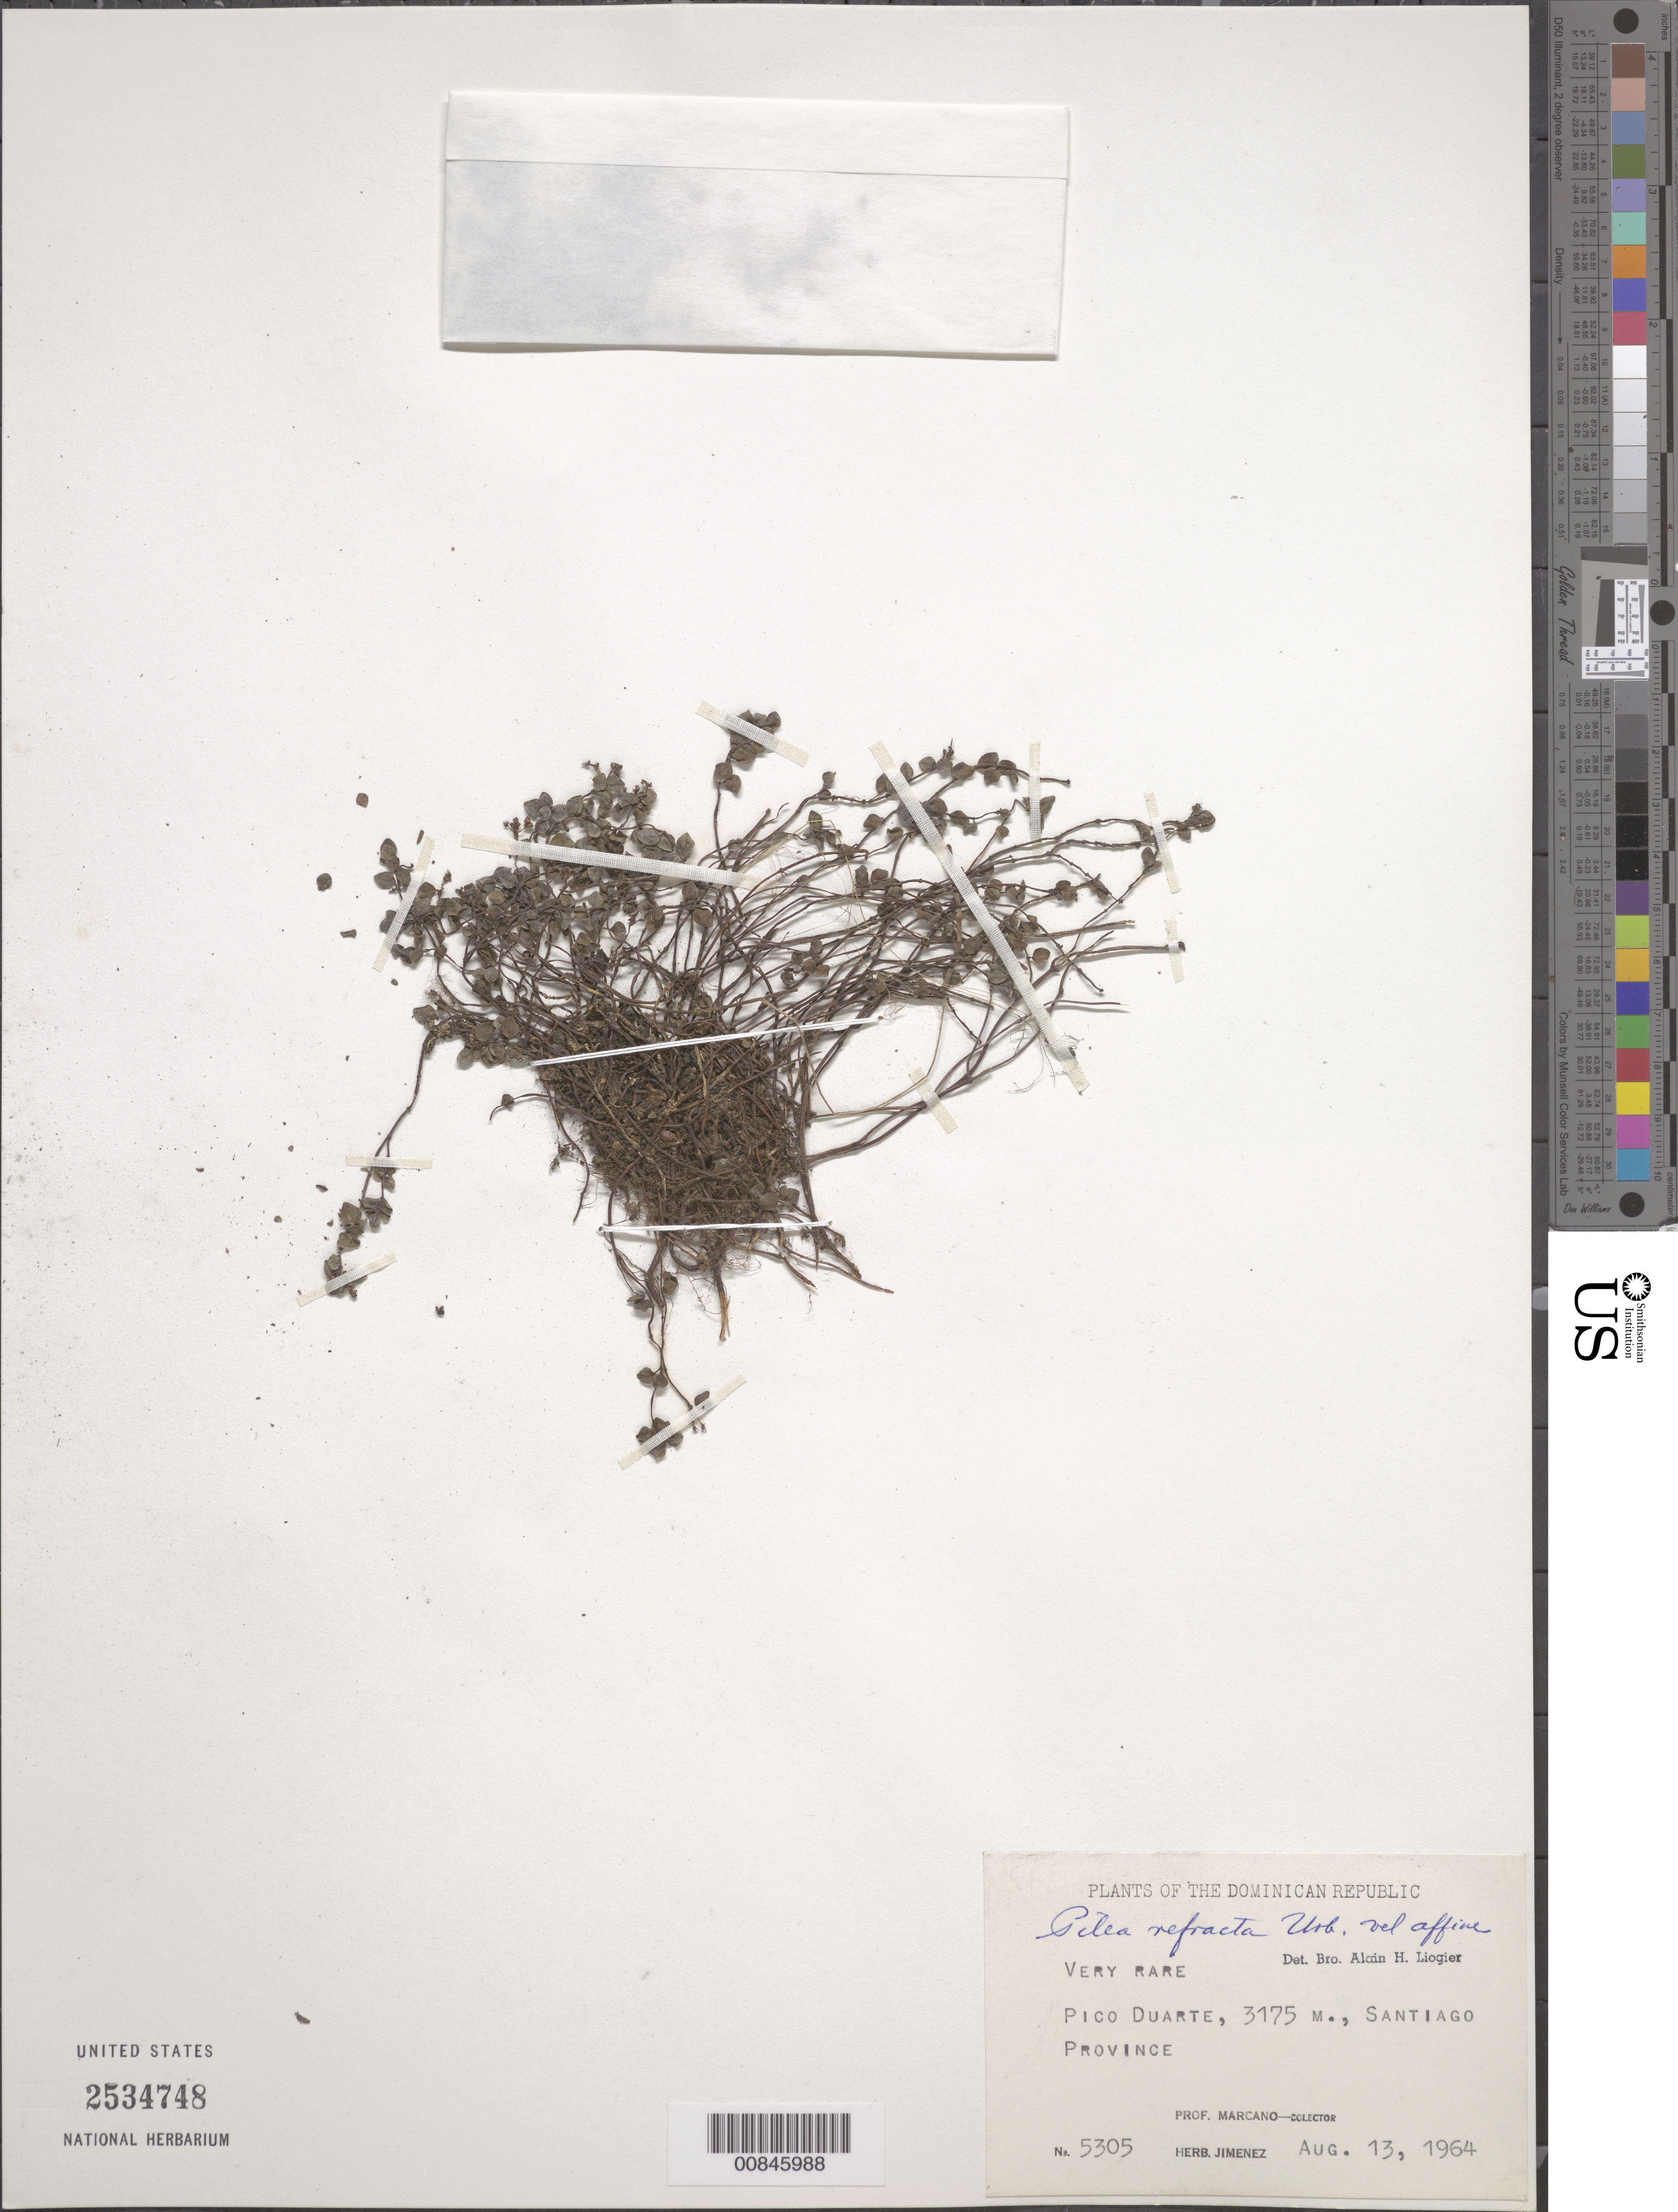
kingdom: Plantae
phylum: Tracheophyta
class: Magnoliopsida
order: Rosales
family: Urticaceae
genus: Pilea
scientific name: Pilea refracta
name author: Urb.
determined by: Liogier, Alain H.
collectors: J. J. Jiménez & E. J. Marcano F.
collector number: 5305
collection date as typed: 13 Aug 1964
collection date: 1964-08-13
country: Dominican Republic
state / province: Santiago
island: Hispaniola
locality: Pico Duarte.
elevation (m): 3175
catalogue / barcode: US 2534748